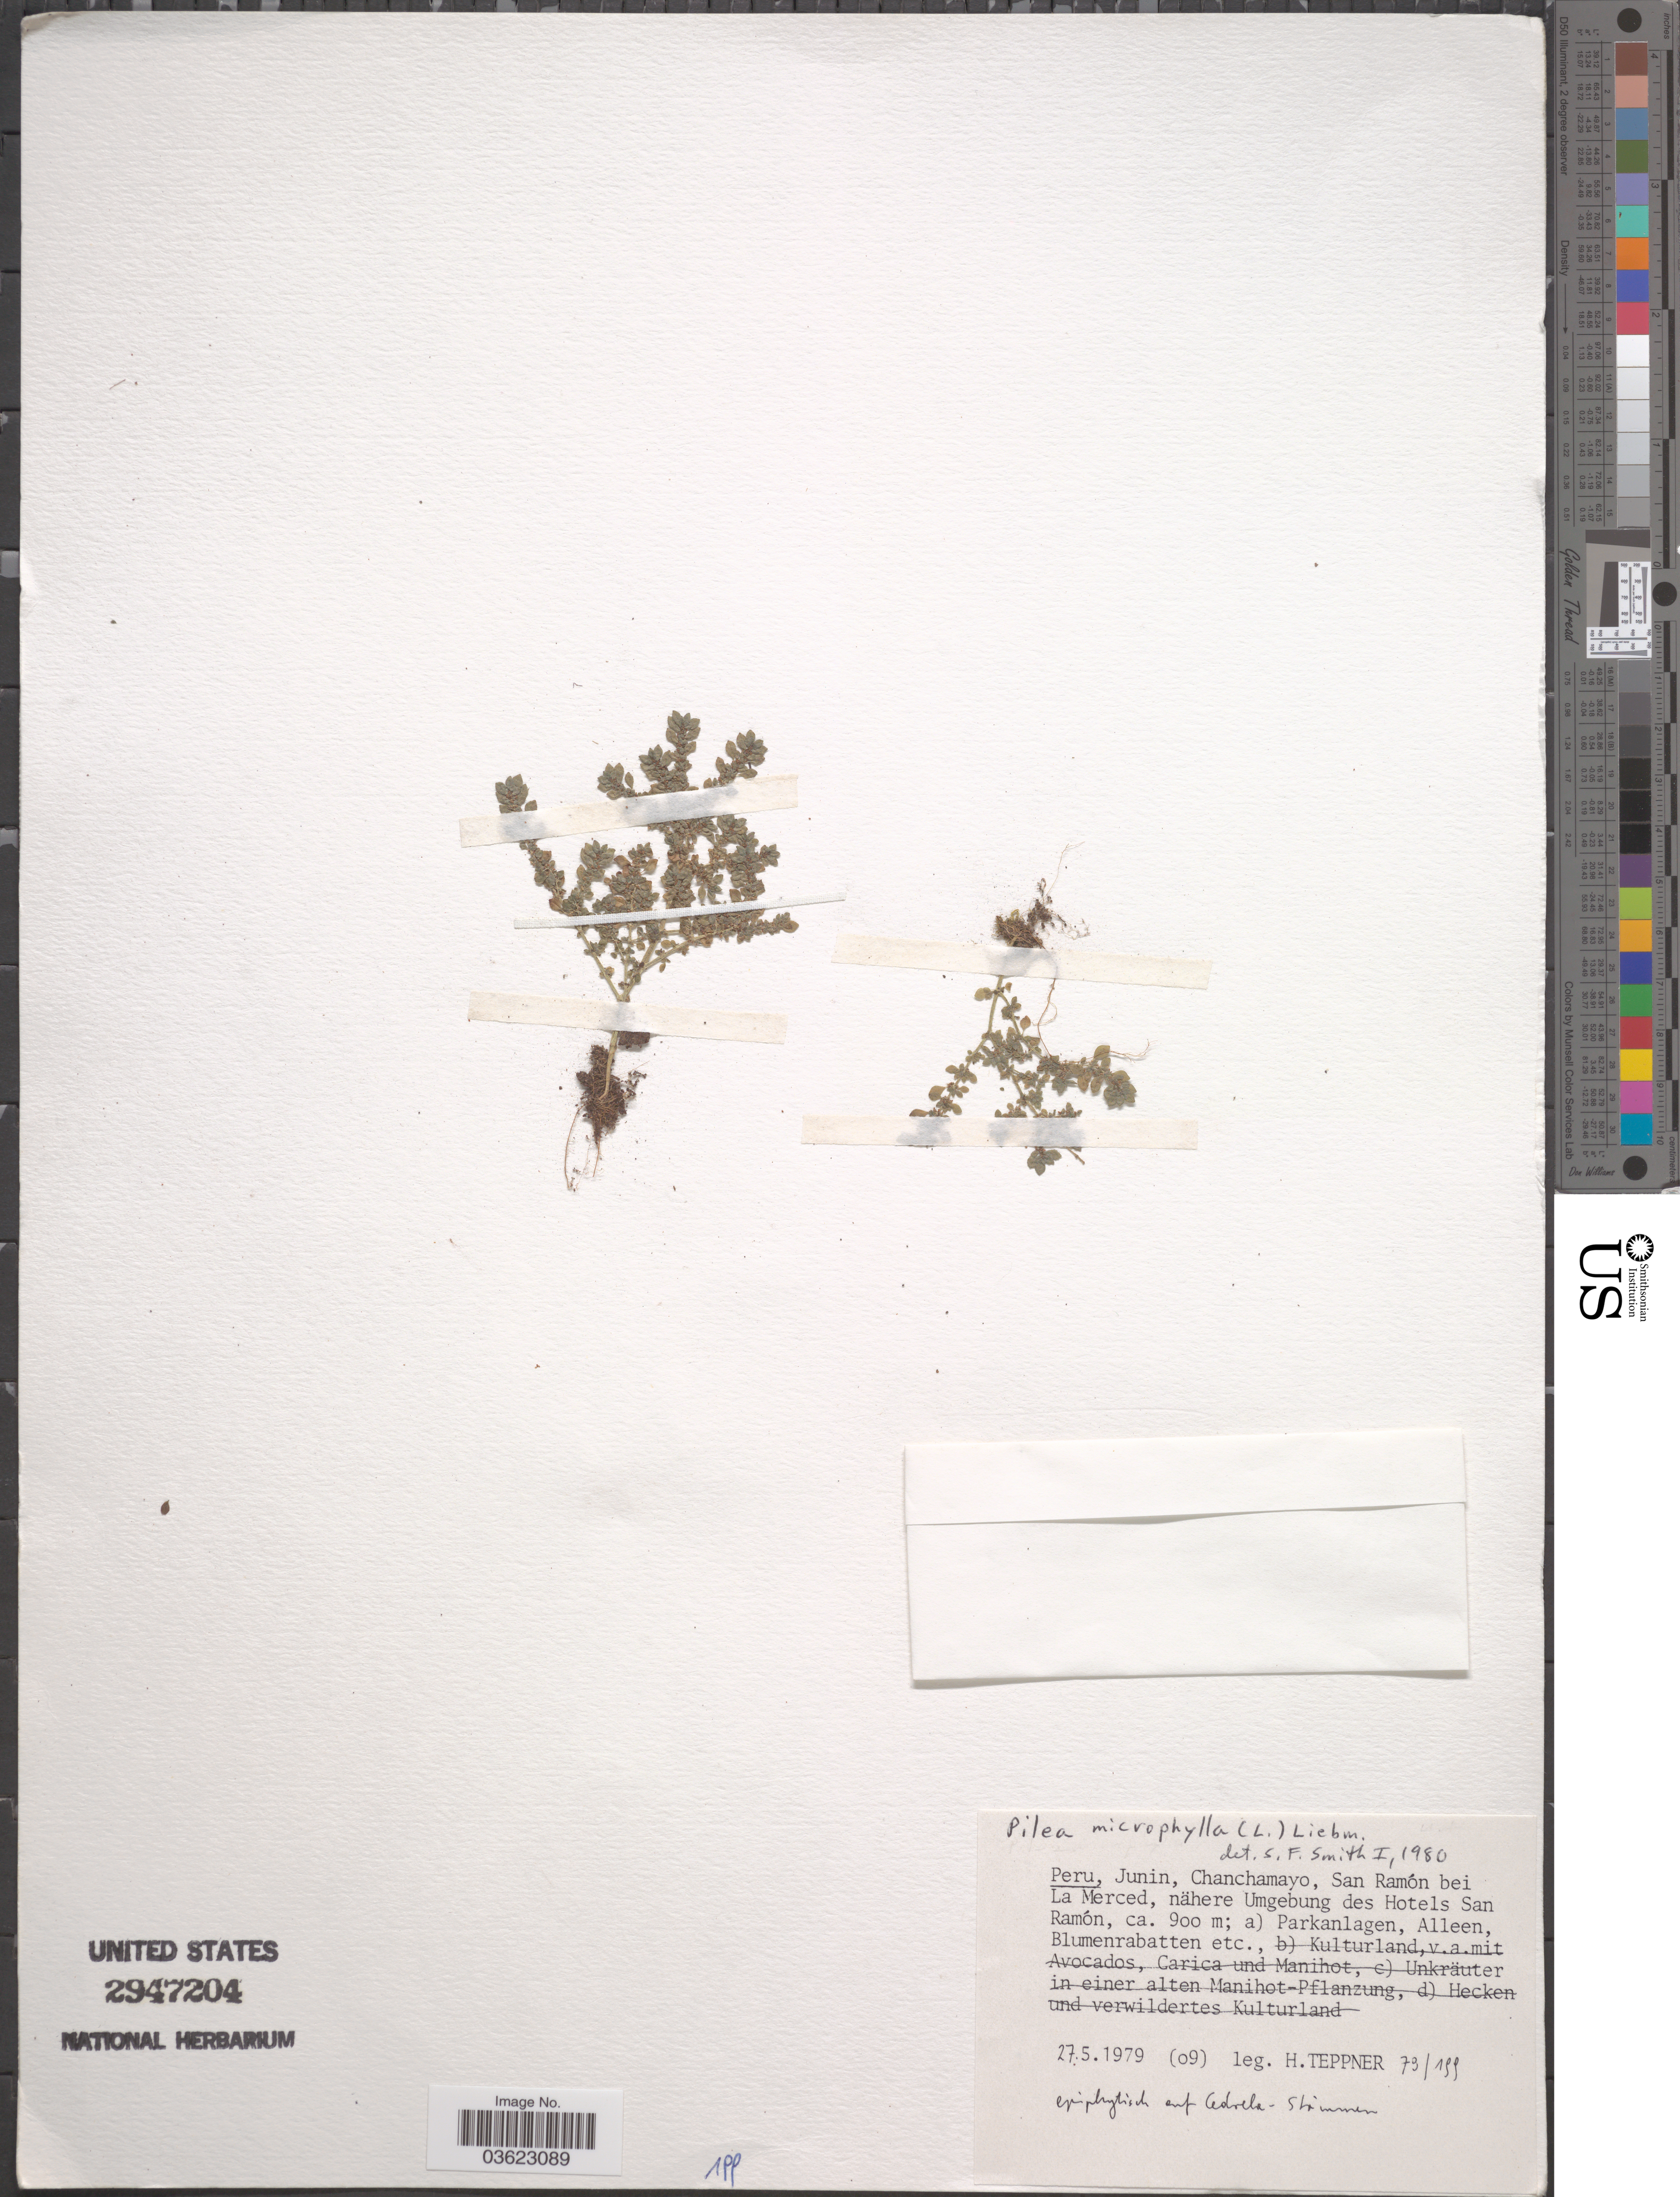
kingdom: Plantae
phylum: Tracheophyta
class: Magnoliopsida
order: Rosales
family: Urticaceae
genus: Pilea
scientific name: Pilea microphylla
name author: (L.) Liebm.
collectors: H. Teppner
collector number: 73/199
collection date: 1979-05-27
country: Peru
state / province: Junín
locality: Chanchamayo, San Ramón bei La Merced, nähere Umgebung des Hotels San Ramón.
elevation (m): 900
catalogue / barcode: US 2947204